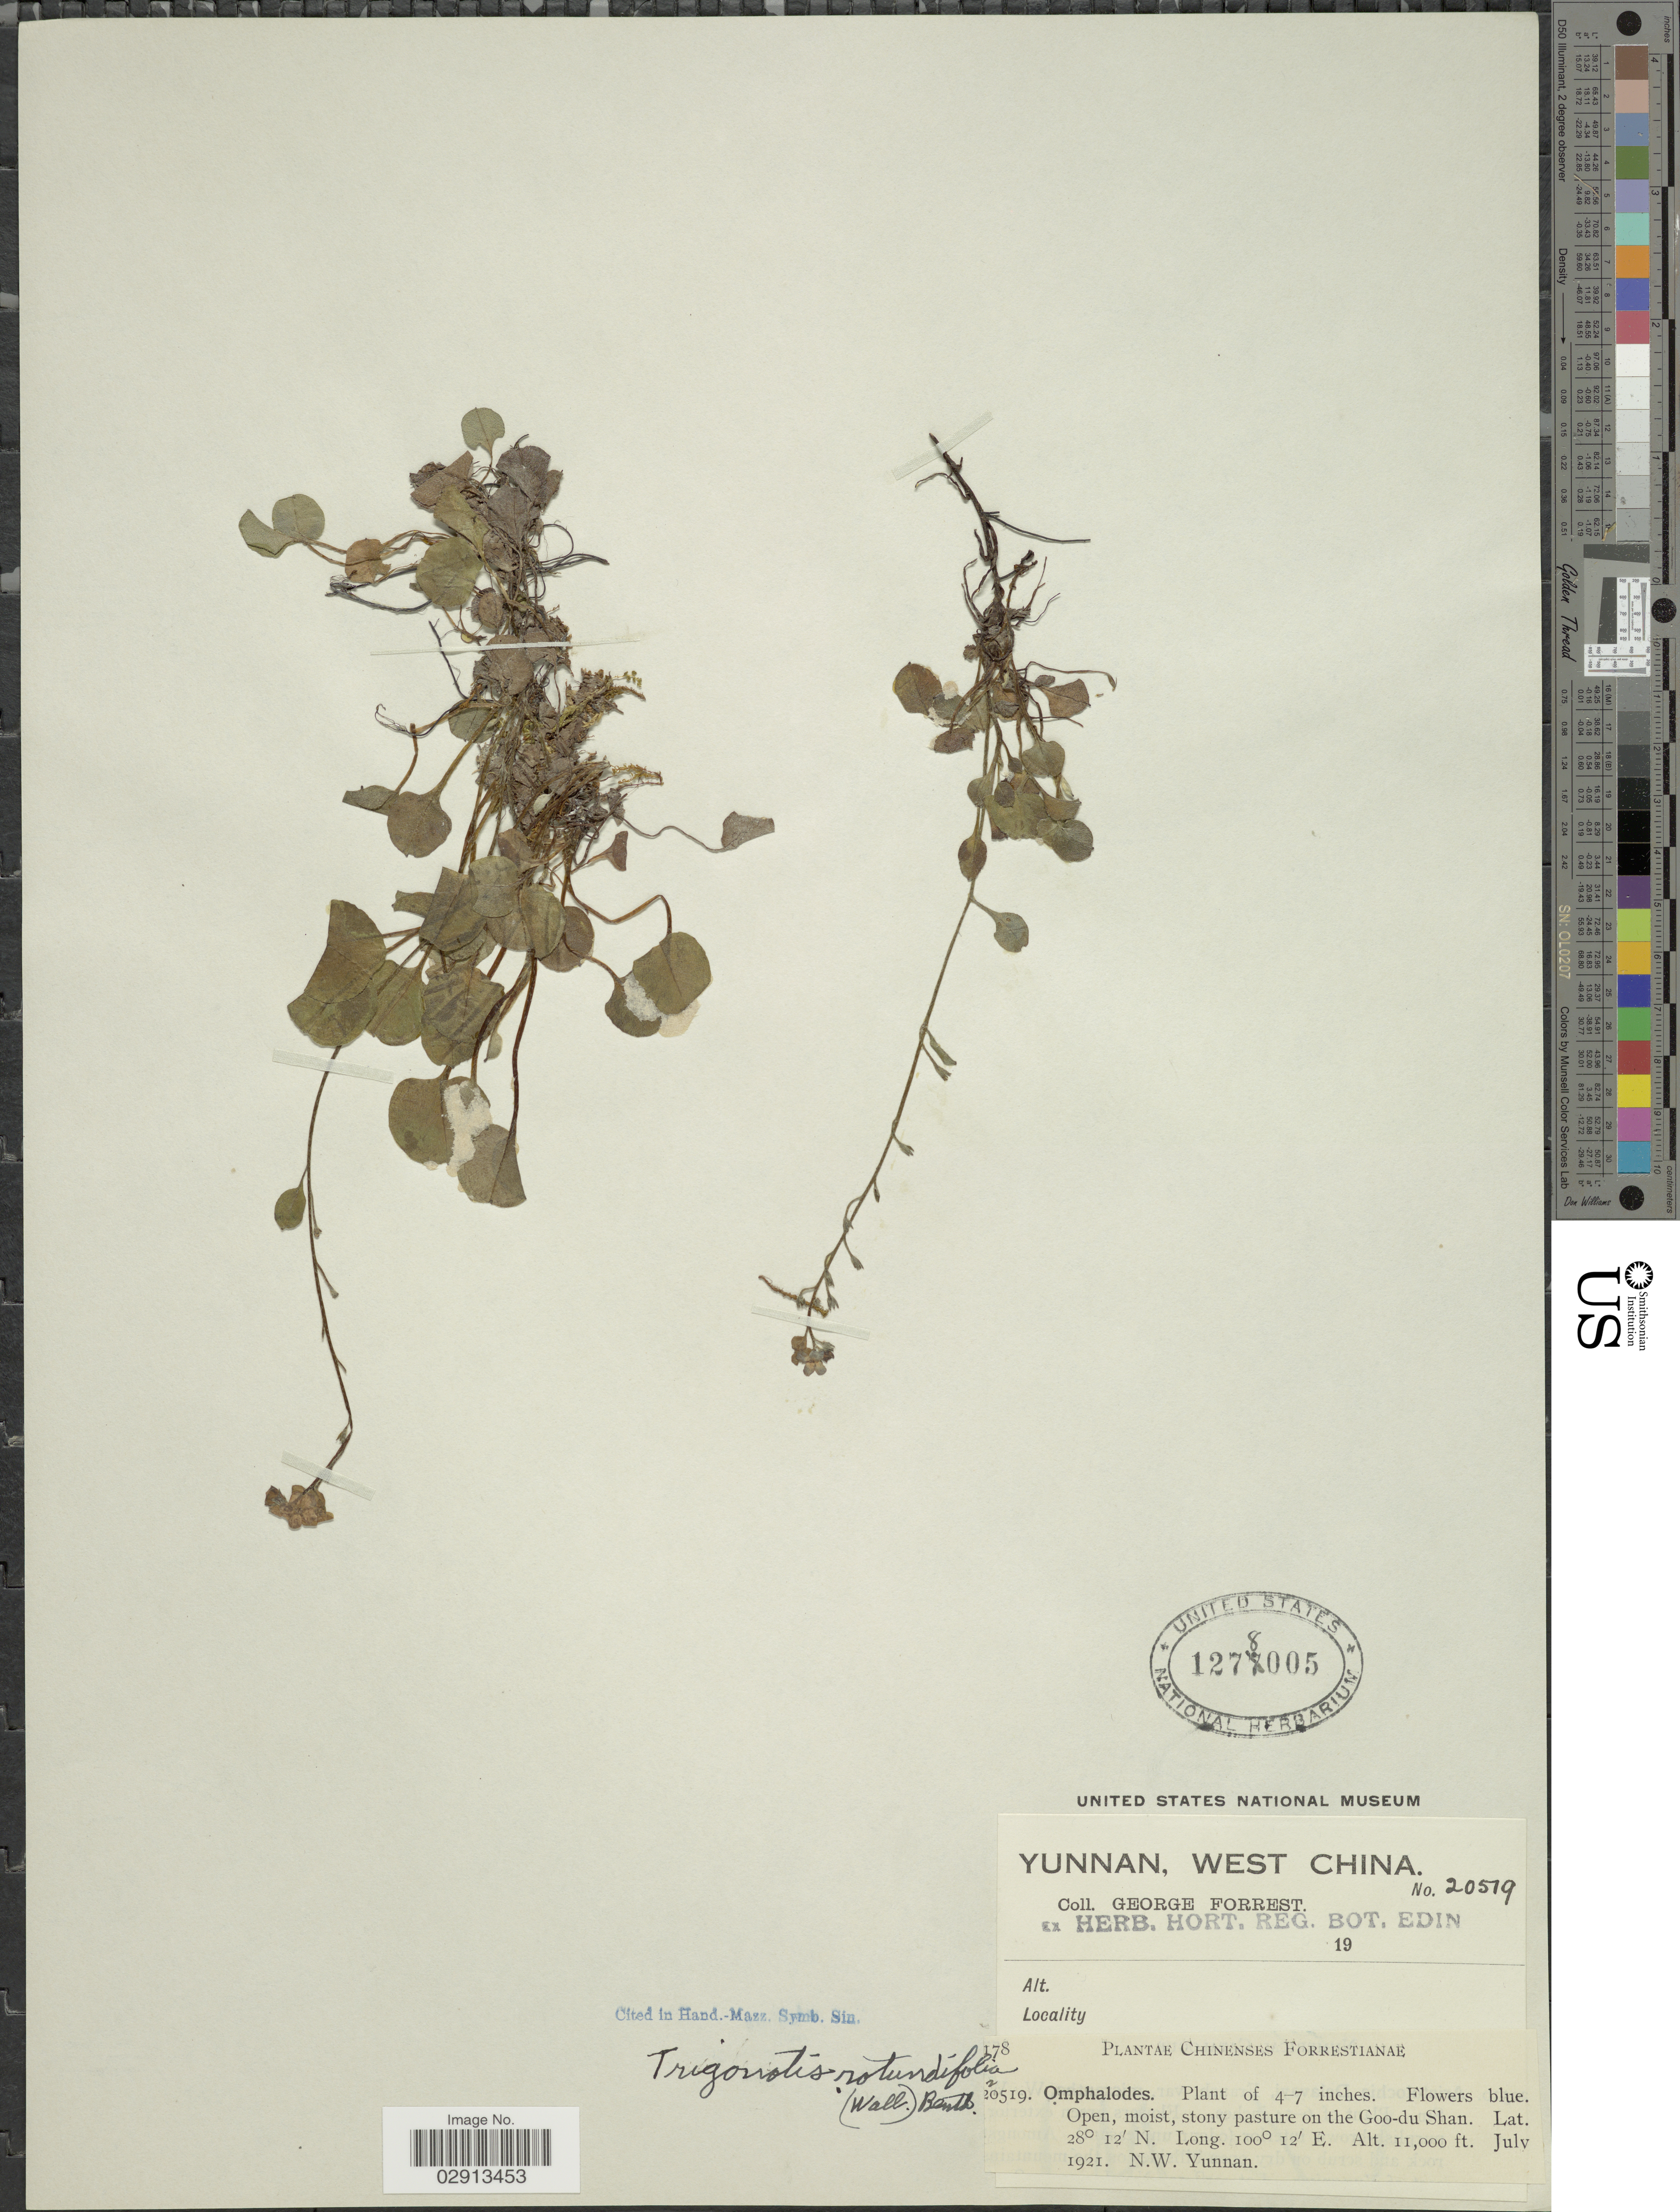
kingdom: Plantae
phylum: Tracheophyta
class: Magnoliopsida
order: Boraginales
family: Boraginaceae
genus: Trigonotis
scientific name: Trigonotis rotundifolia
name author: Benth. ex C.B. Clarke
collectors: G. Forrest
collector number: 20519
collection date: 1921-07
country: China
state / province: Yunnan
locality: West China. Plantae Chinenses Forrestianae. [unsure placement] Open, moist, stony pasture on the Goo-du Shan. N.W. Yunnan.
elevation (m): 3353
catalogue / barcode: US 12780005